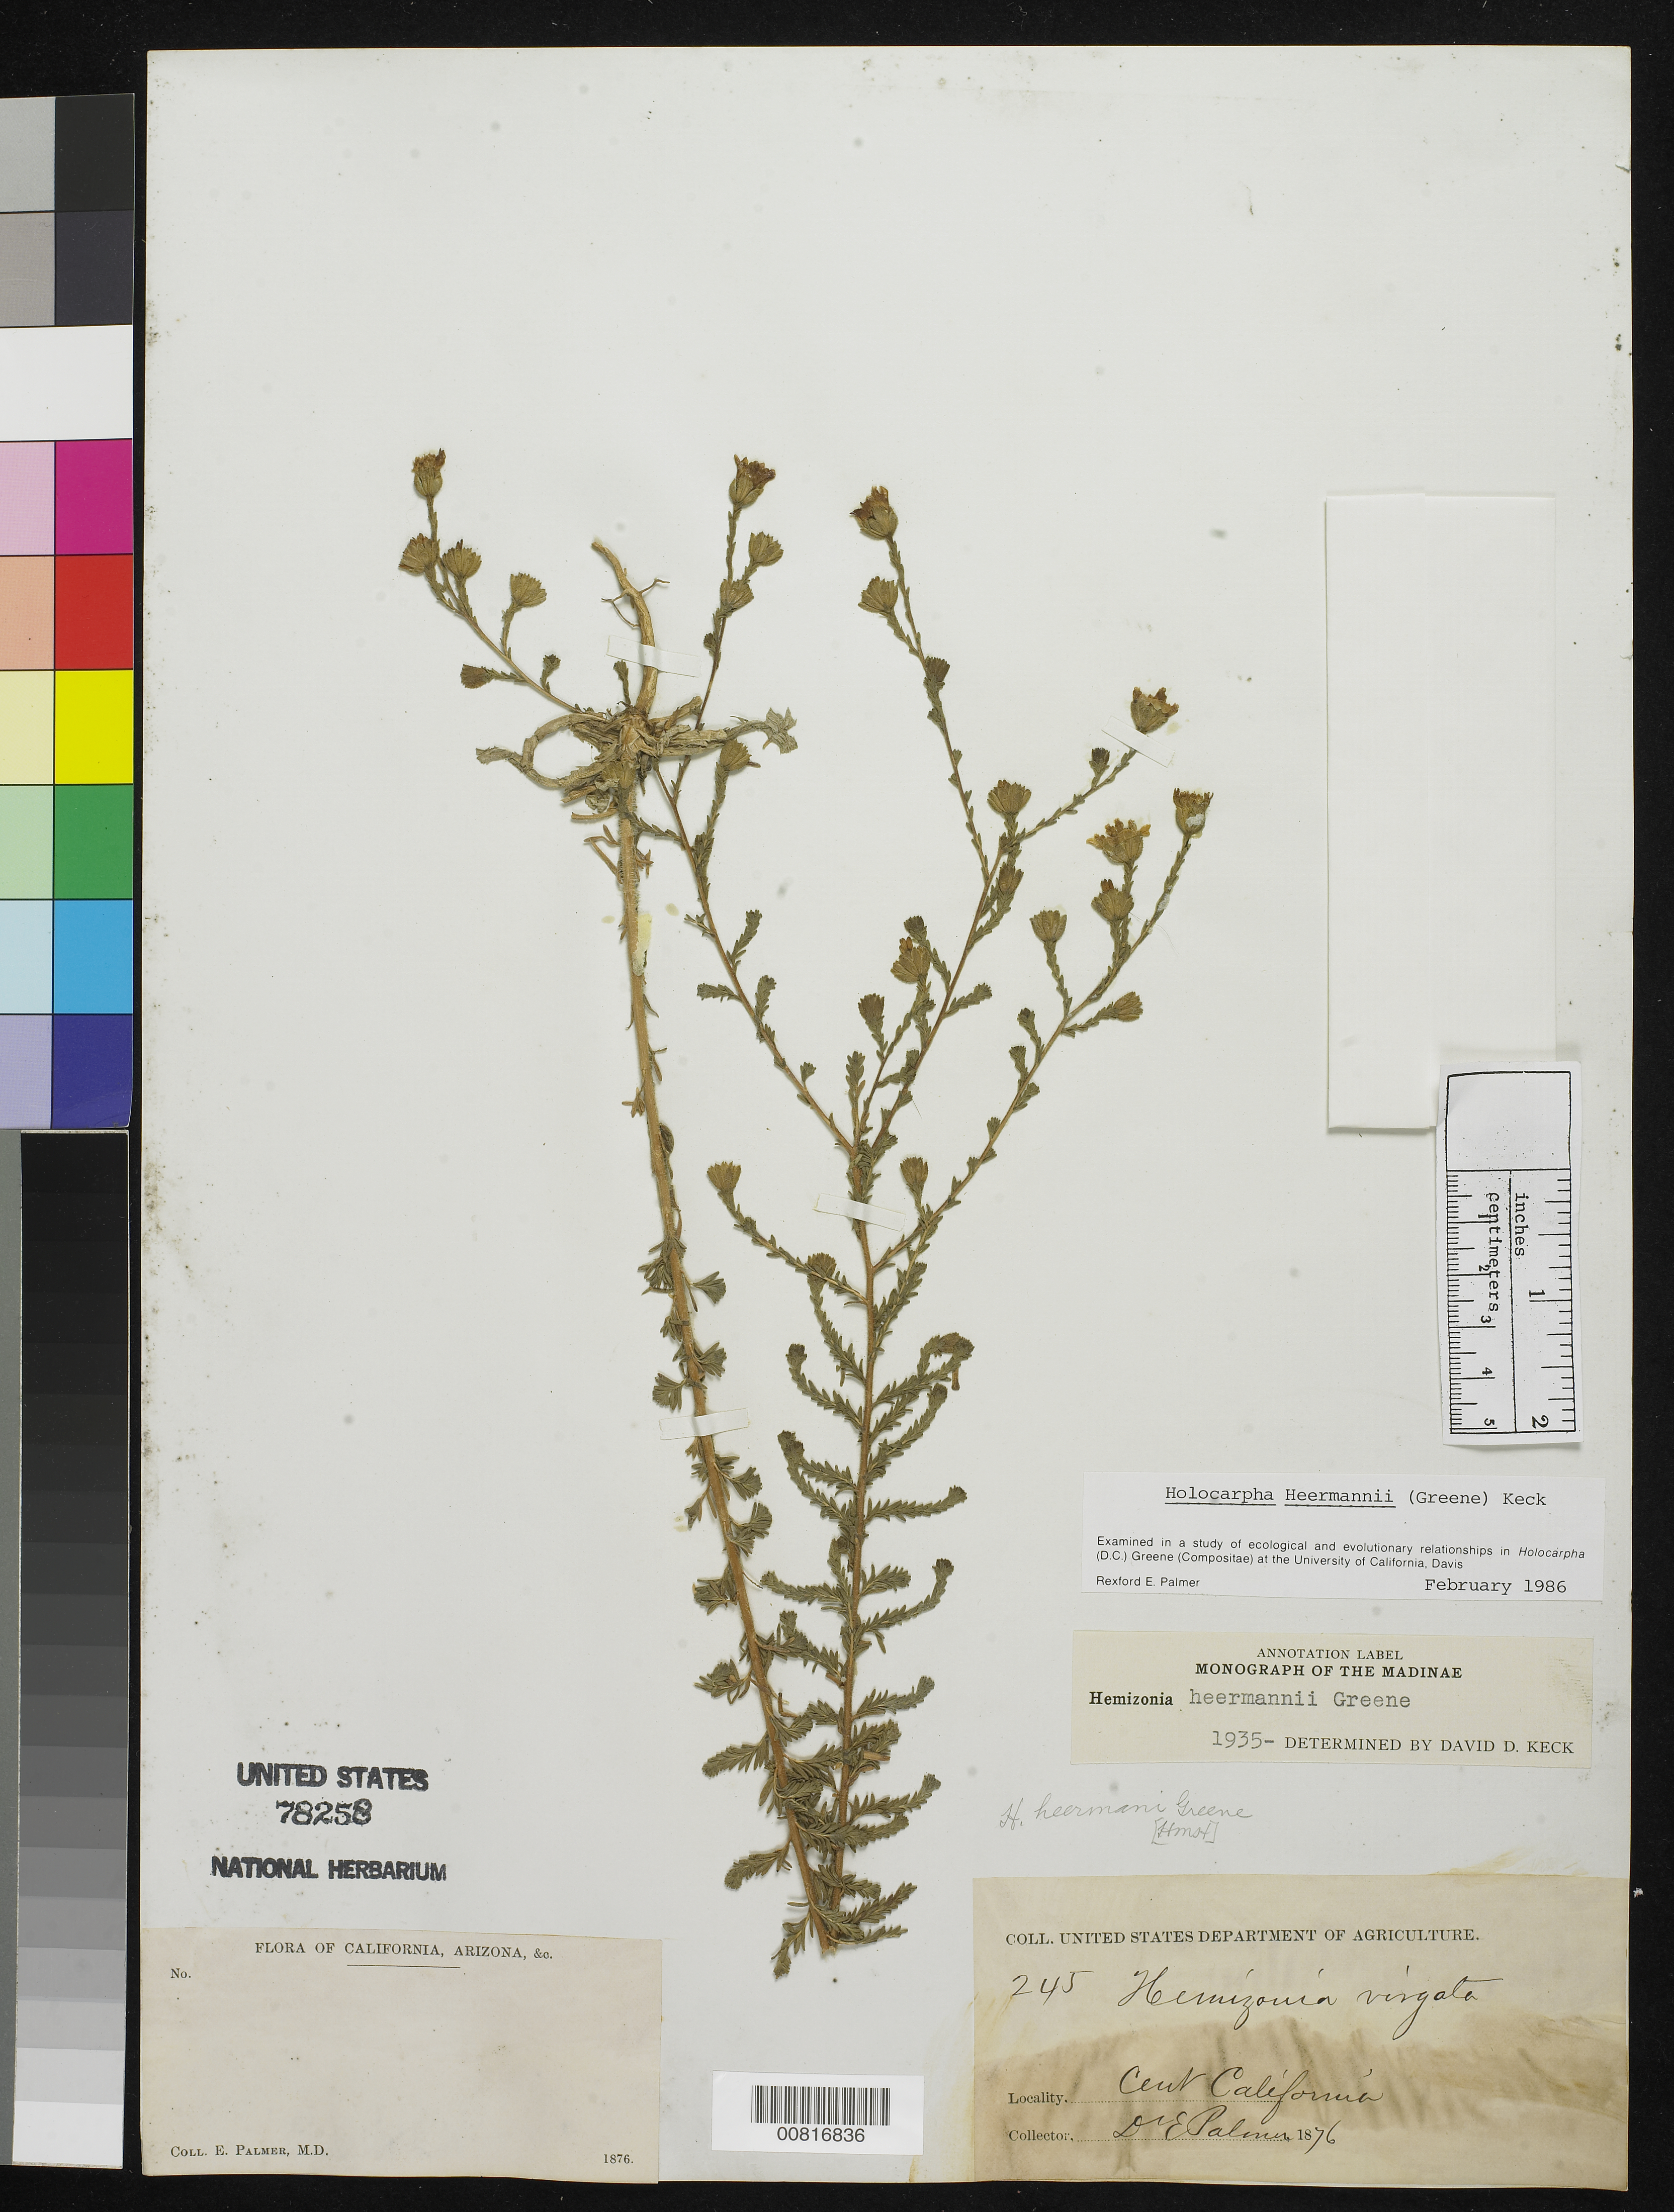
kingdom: Plantae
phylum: Tracheophyta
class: Magnoliopsida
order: Asterales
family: Asteraceae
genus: Holocarpha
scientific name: Holocarpha heermannii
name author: (Greene) D.D. Keck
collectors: E. Palmer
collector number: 245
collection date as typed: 1876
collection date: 1876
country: United States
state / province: California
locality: Central California.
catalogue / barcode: US 78258